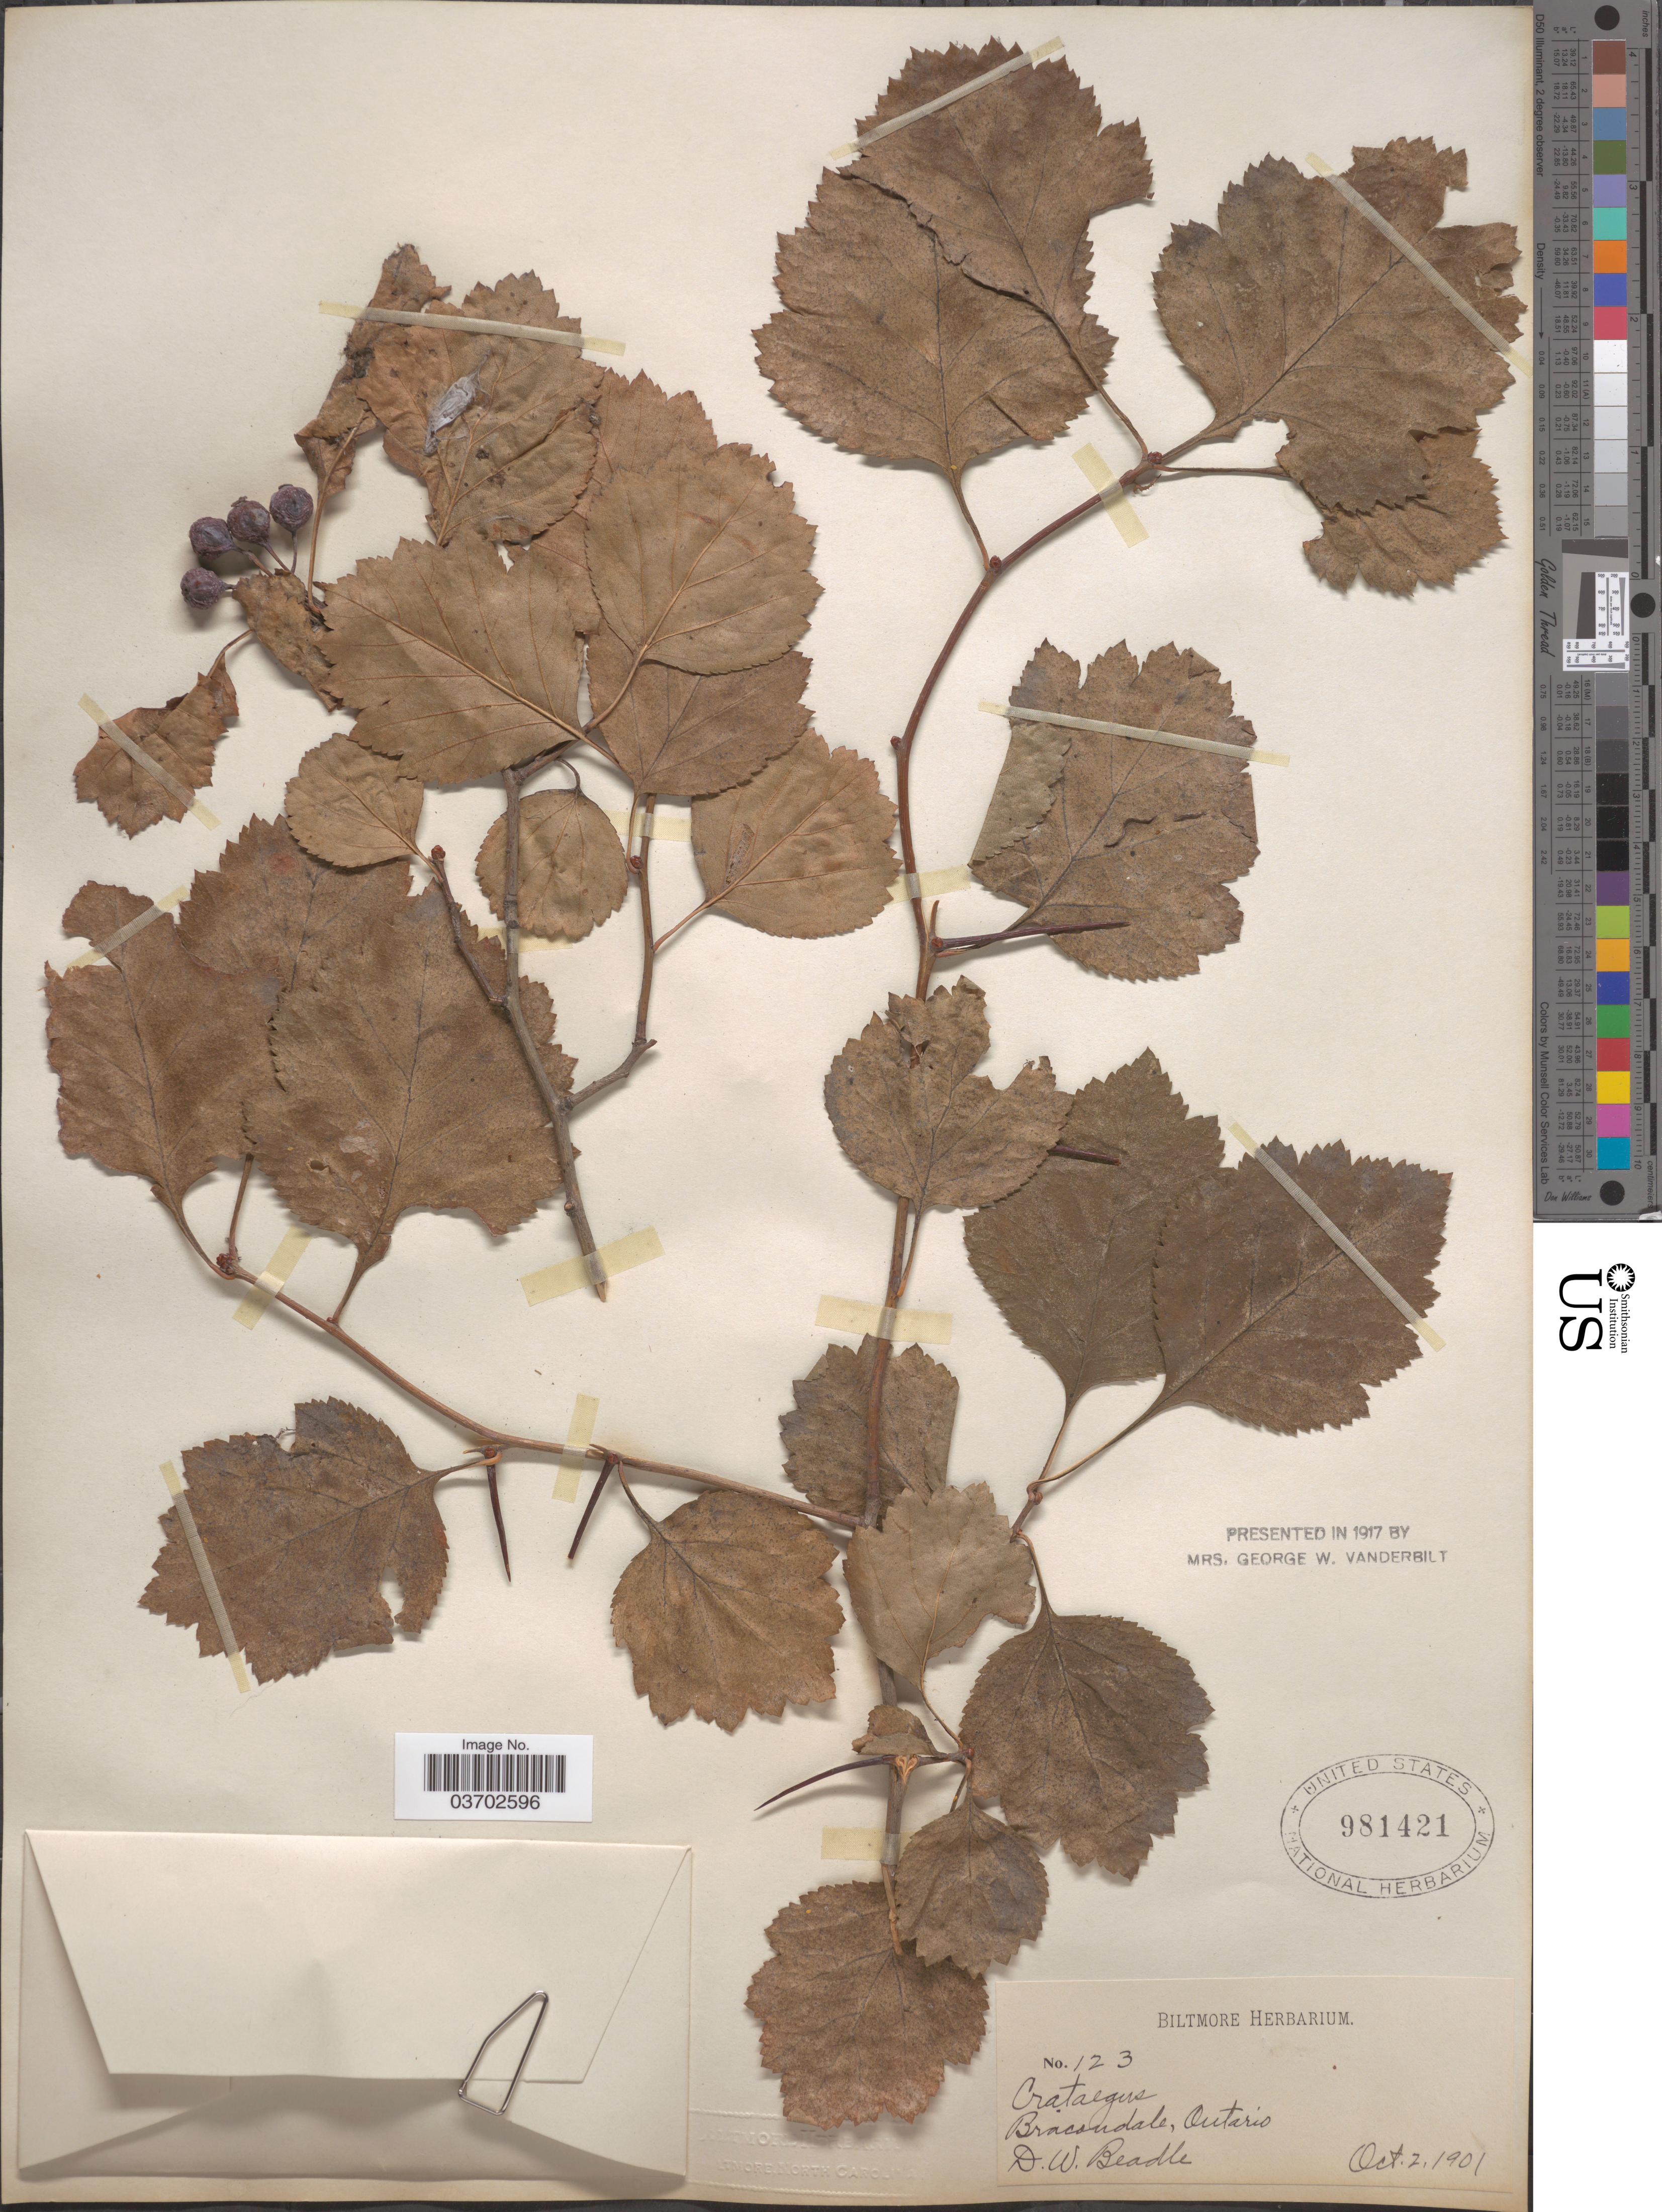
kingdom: Plantae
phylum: Tracheophyta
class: Magnoliopsida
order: Rosales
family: Rosaceae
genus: Crataegus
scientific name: Crataegus sp.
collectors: D. Beadle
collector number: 123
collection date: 1901-10-02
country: Canada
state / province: Ontario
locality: Bracondale.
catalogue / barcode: US 981421